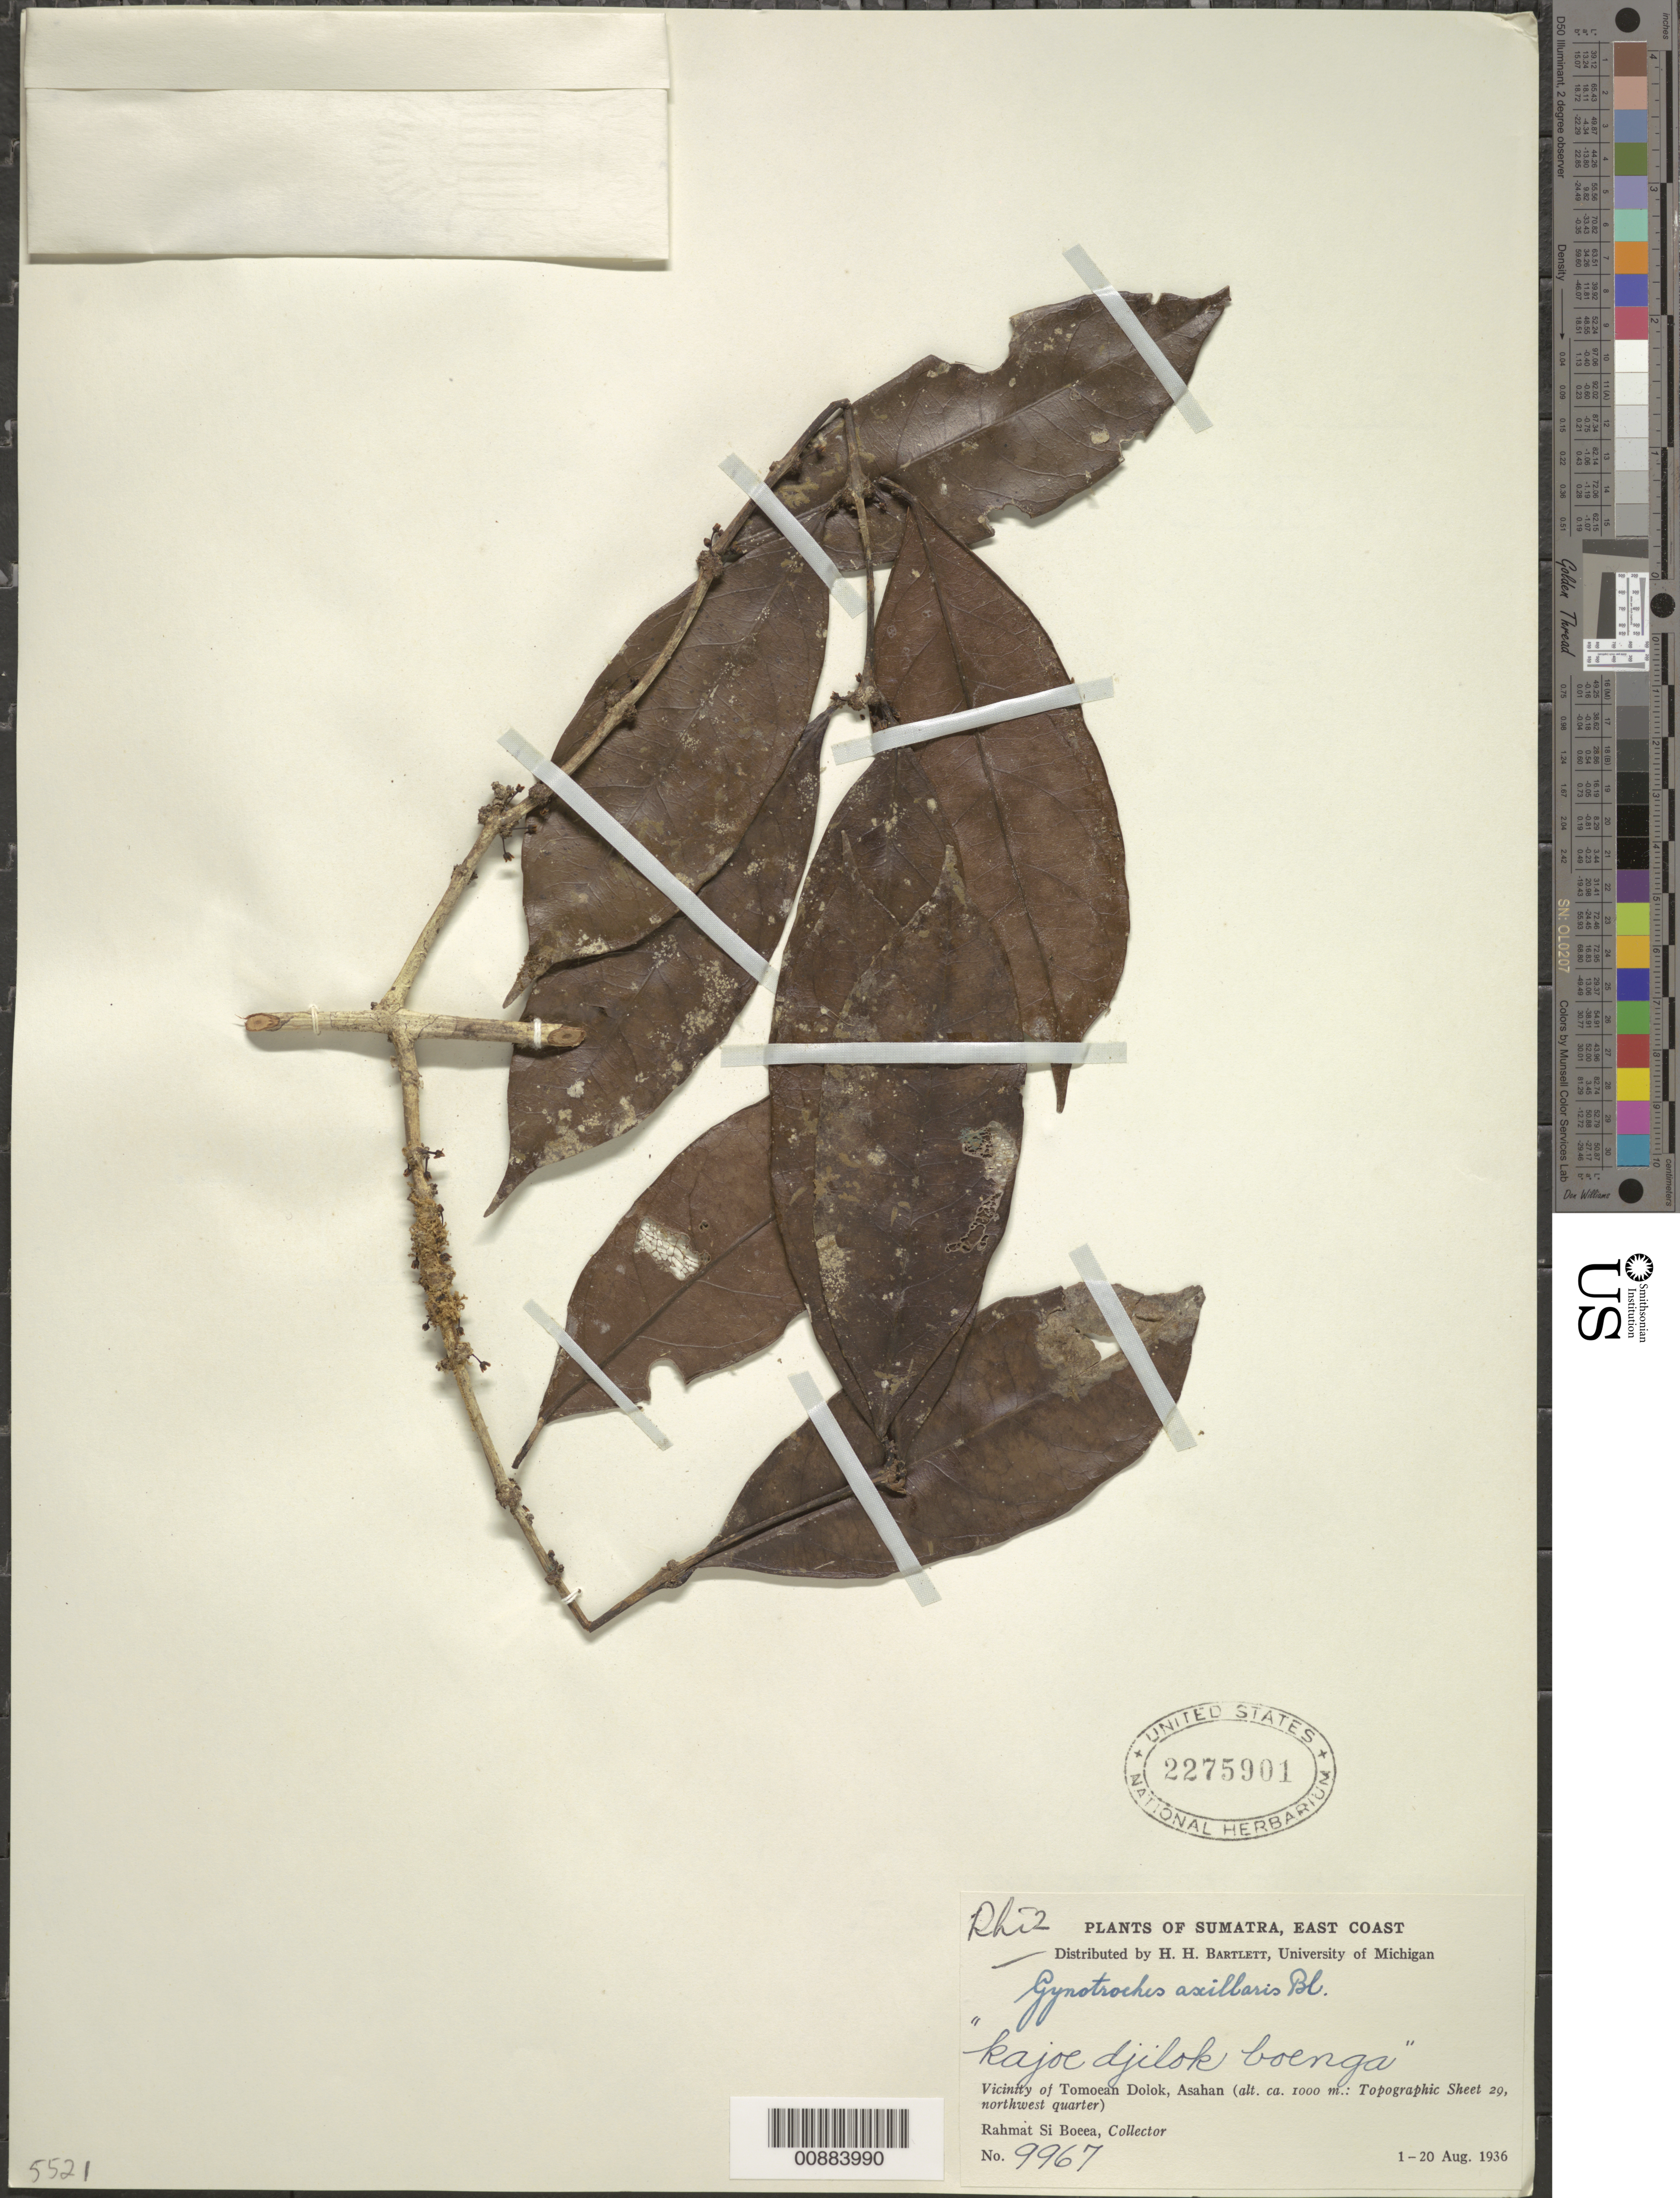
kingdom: Plantae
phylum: Tracheophyta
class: Magnoliopsida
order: Malpighiales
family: Rhizophoraceae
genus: Gynotroches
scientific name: Gynotroches axillaris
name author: Blume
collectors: Rahmat Si Boeea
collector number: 9967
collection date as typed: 01 Aug 1936 to 20 Aug 1936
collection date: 1936-08-01/1936-08-20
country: Indonesia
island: Celebes I.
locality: Vicinity of Tomooean Dolok, Asahan. Topographic Sheet 29, NW corner, Sulawesi Selatan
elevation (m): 1000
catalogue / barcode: US 2275901